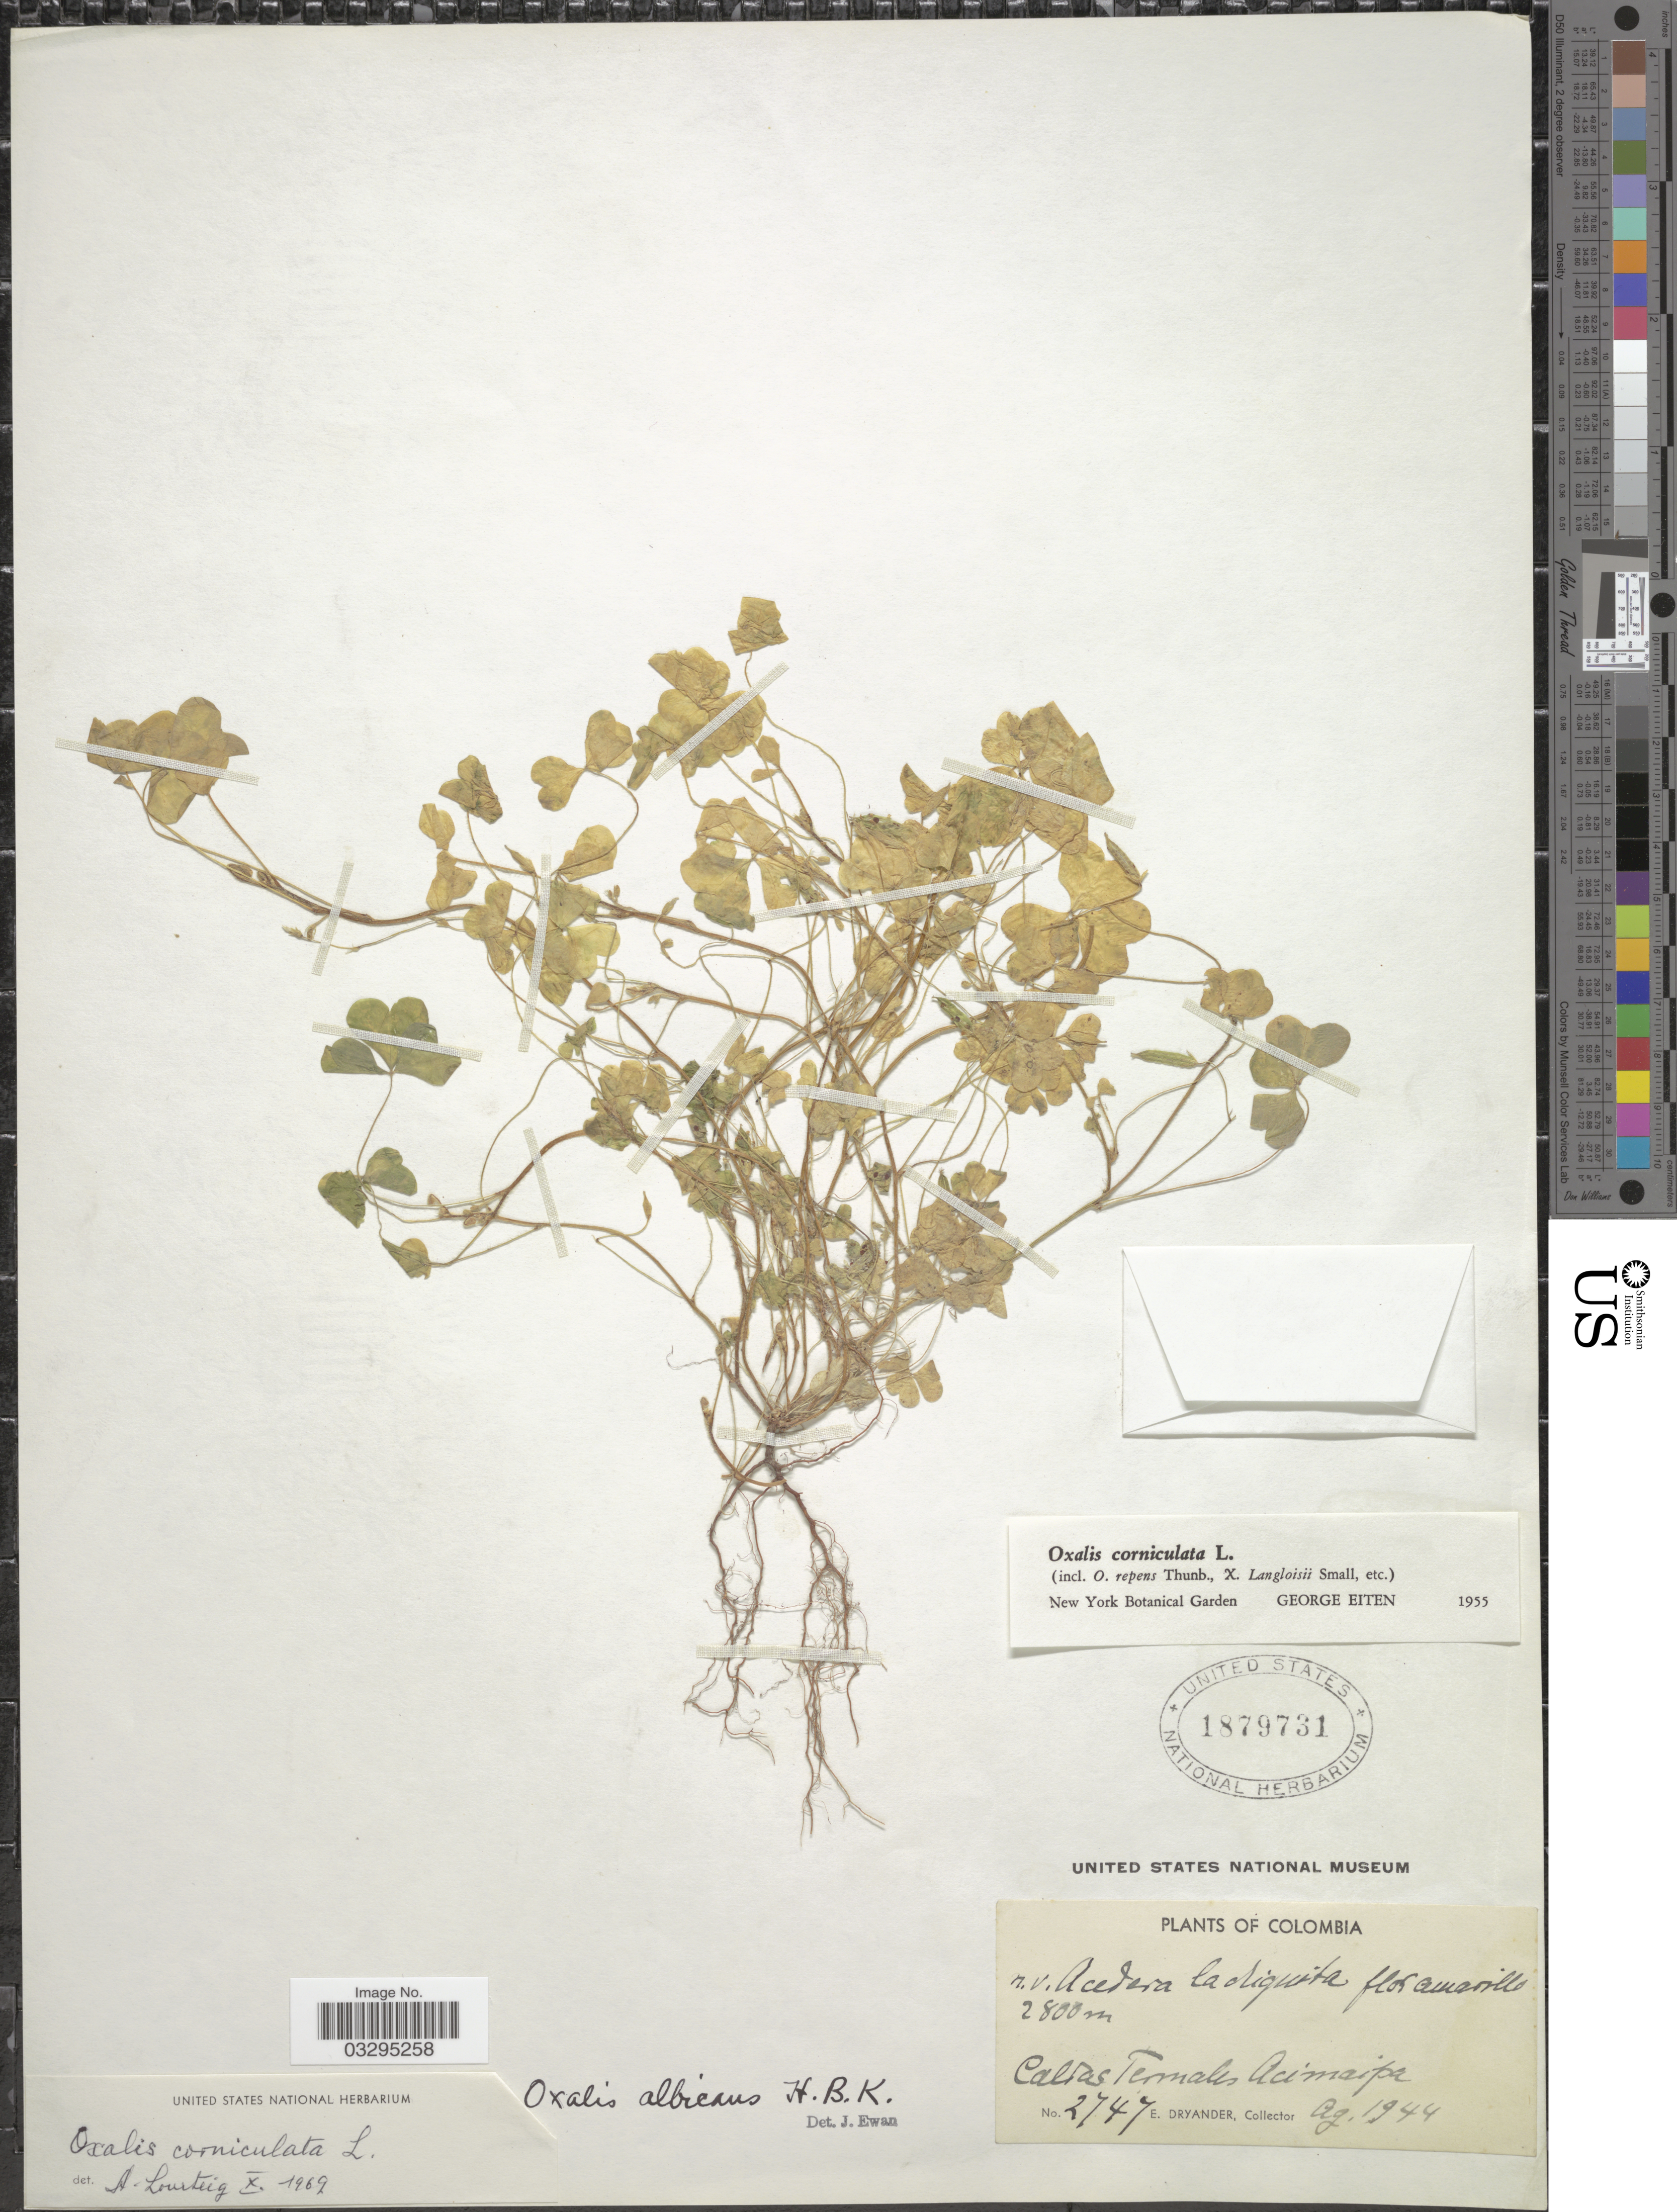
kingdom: Plantae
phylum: Tracheophyta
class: Magnoliopsida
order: Oxalidales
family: Oxalidaceae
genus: Oxalis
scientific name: Oxalis corniculata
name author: L.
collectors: E. Dryander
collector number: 2747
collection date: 1944-08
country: Colombia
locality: Caldas Termales Acimaipa.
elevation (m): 2800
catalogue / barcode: US 1879731